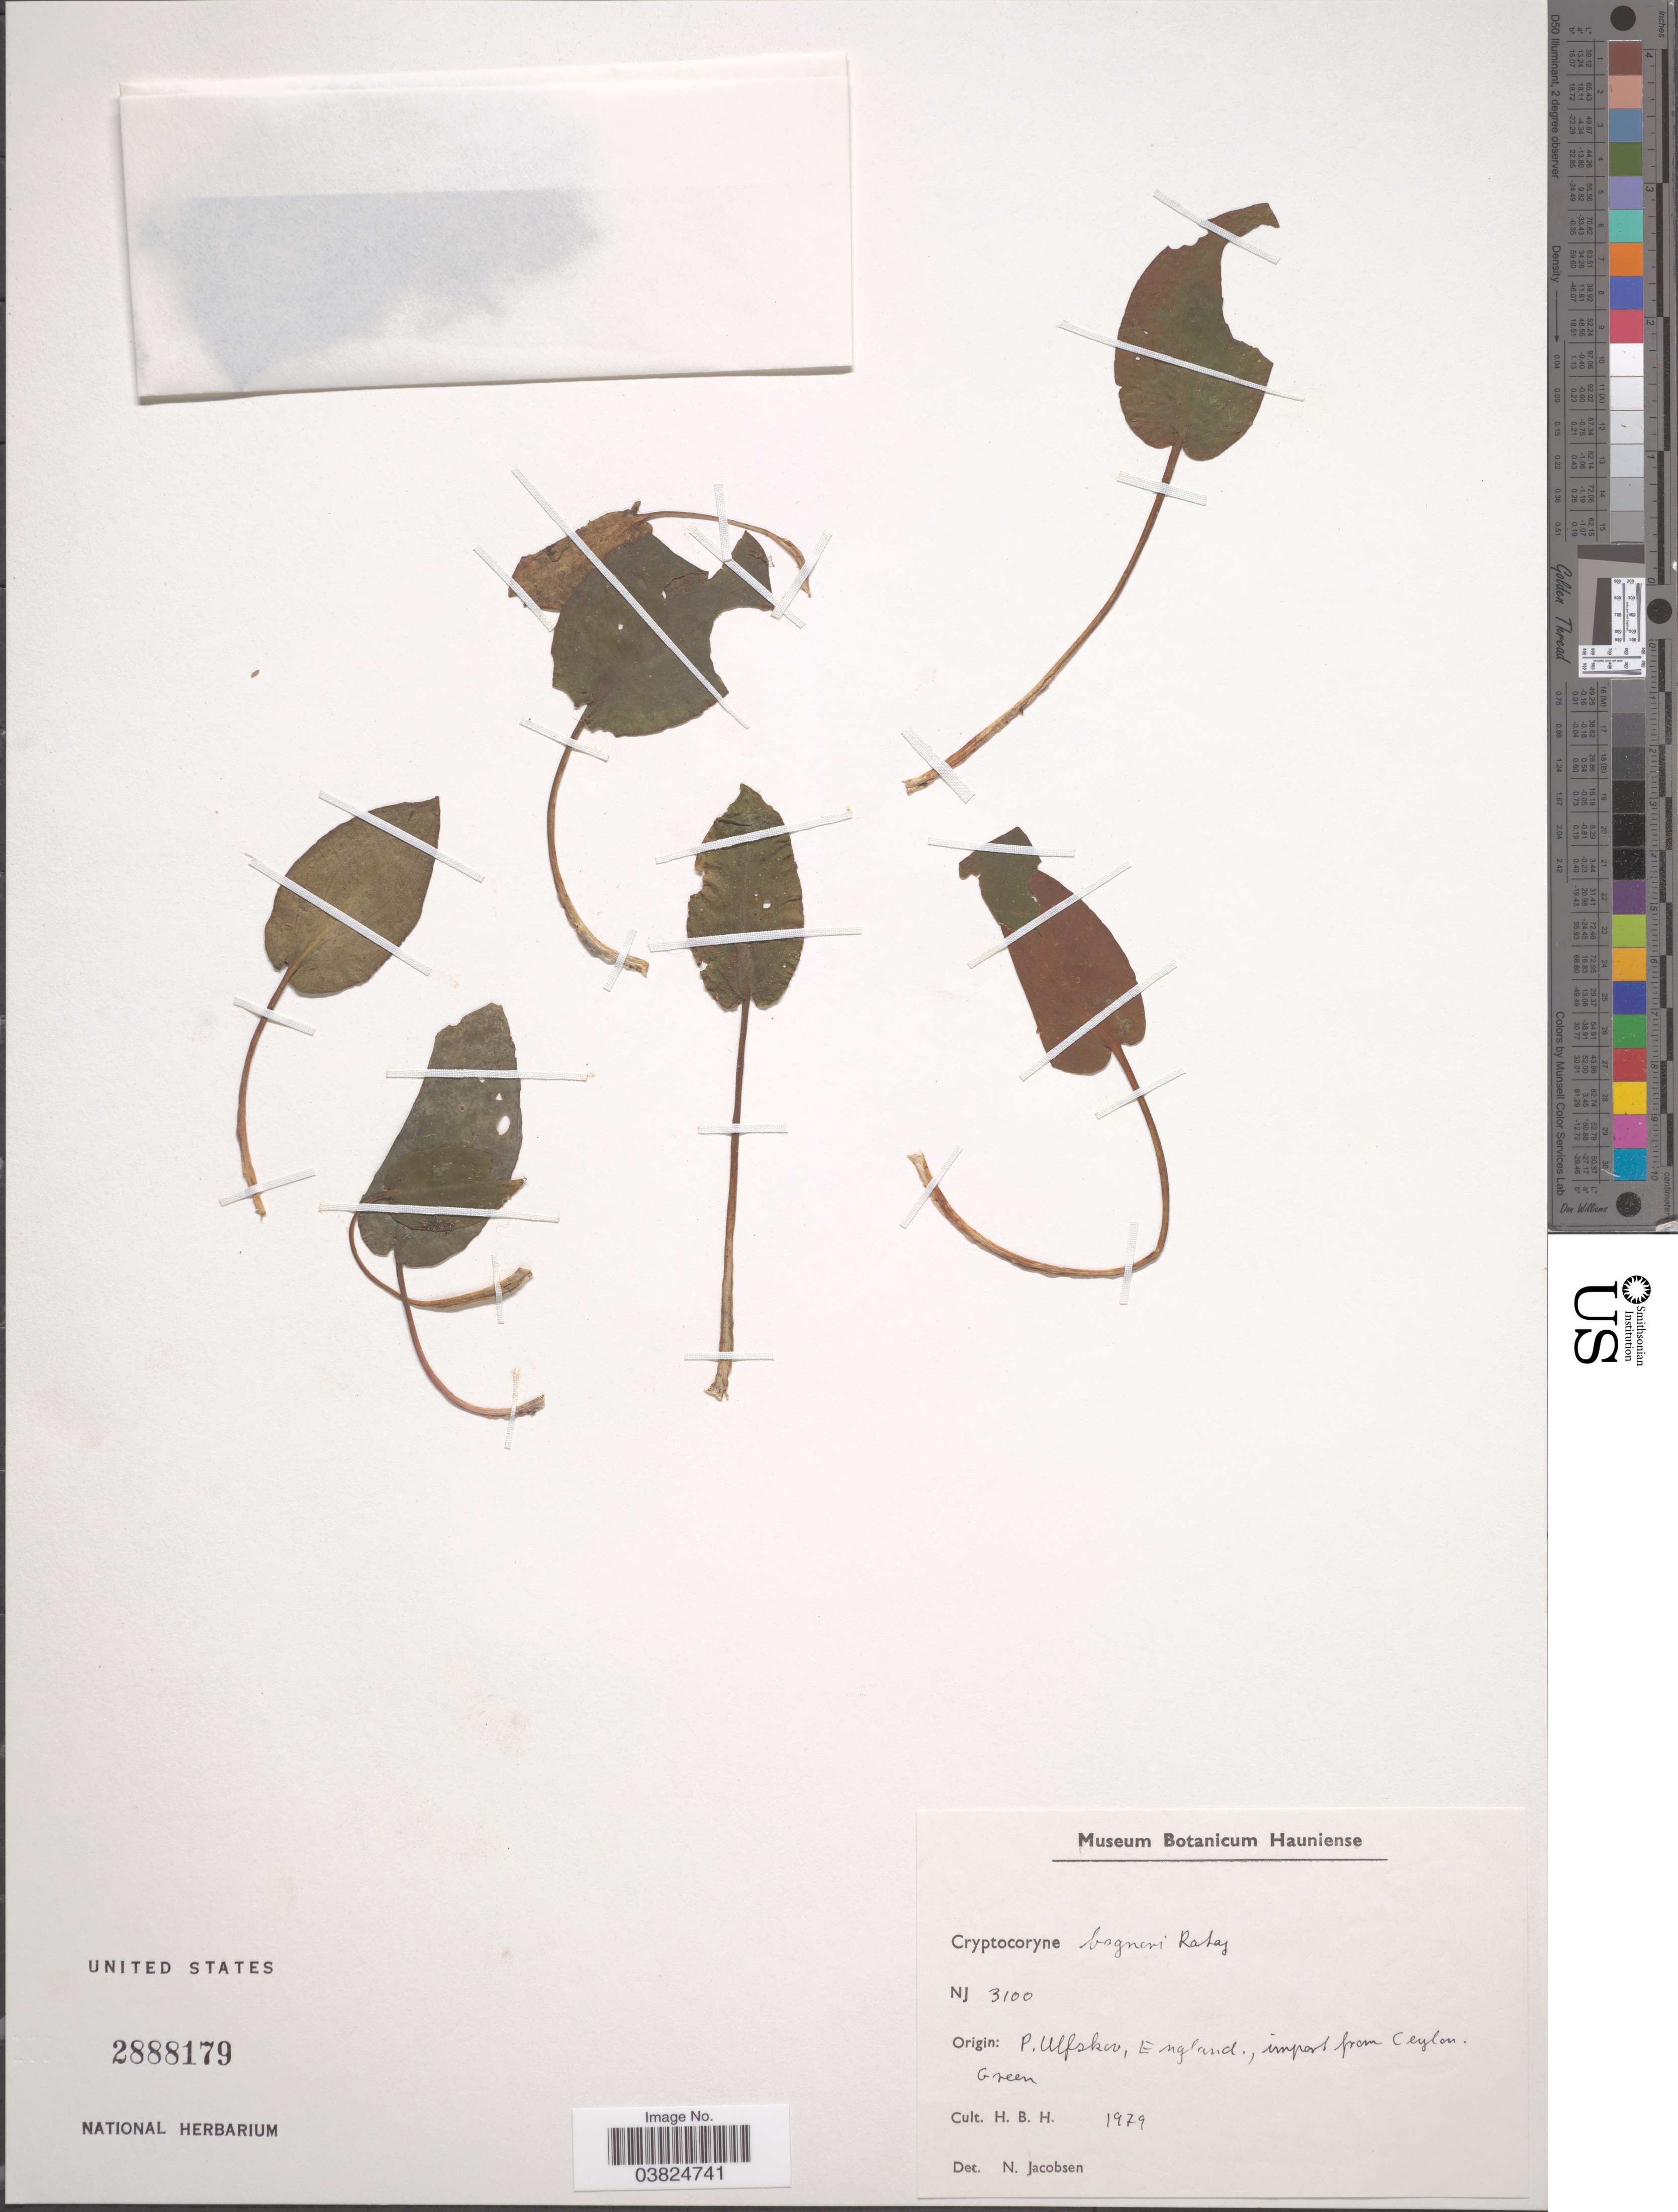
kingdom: Plantae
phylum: Tracheophyta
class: Liliopsida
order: Alismatales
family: Araceae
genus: Cryptocoryne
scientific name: Cryptocoryne bogneri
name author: Rataj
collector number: NJ3100?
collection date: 1979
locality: Cult. H. B. H.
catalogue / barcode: US 2888179